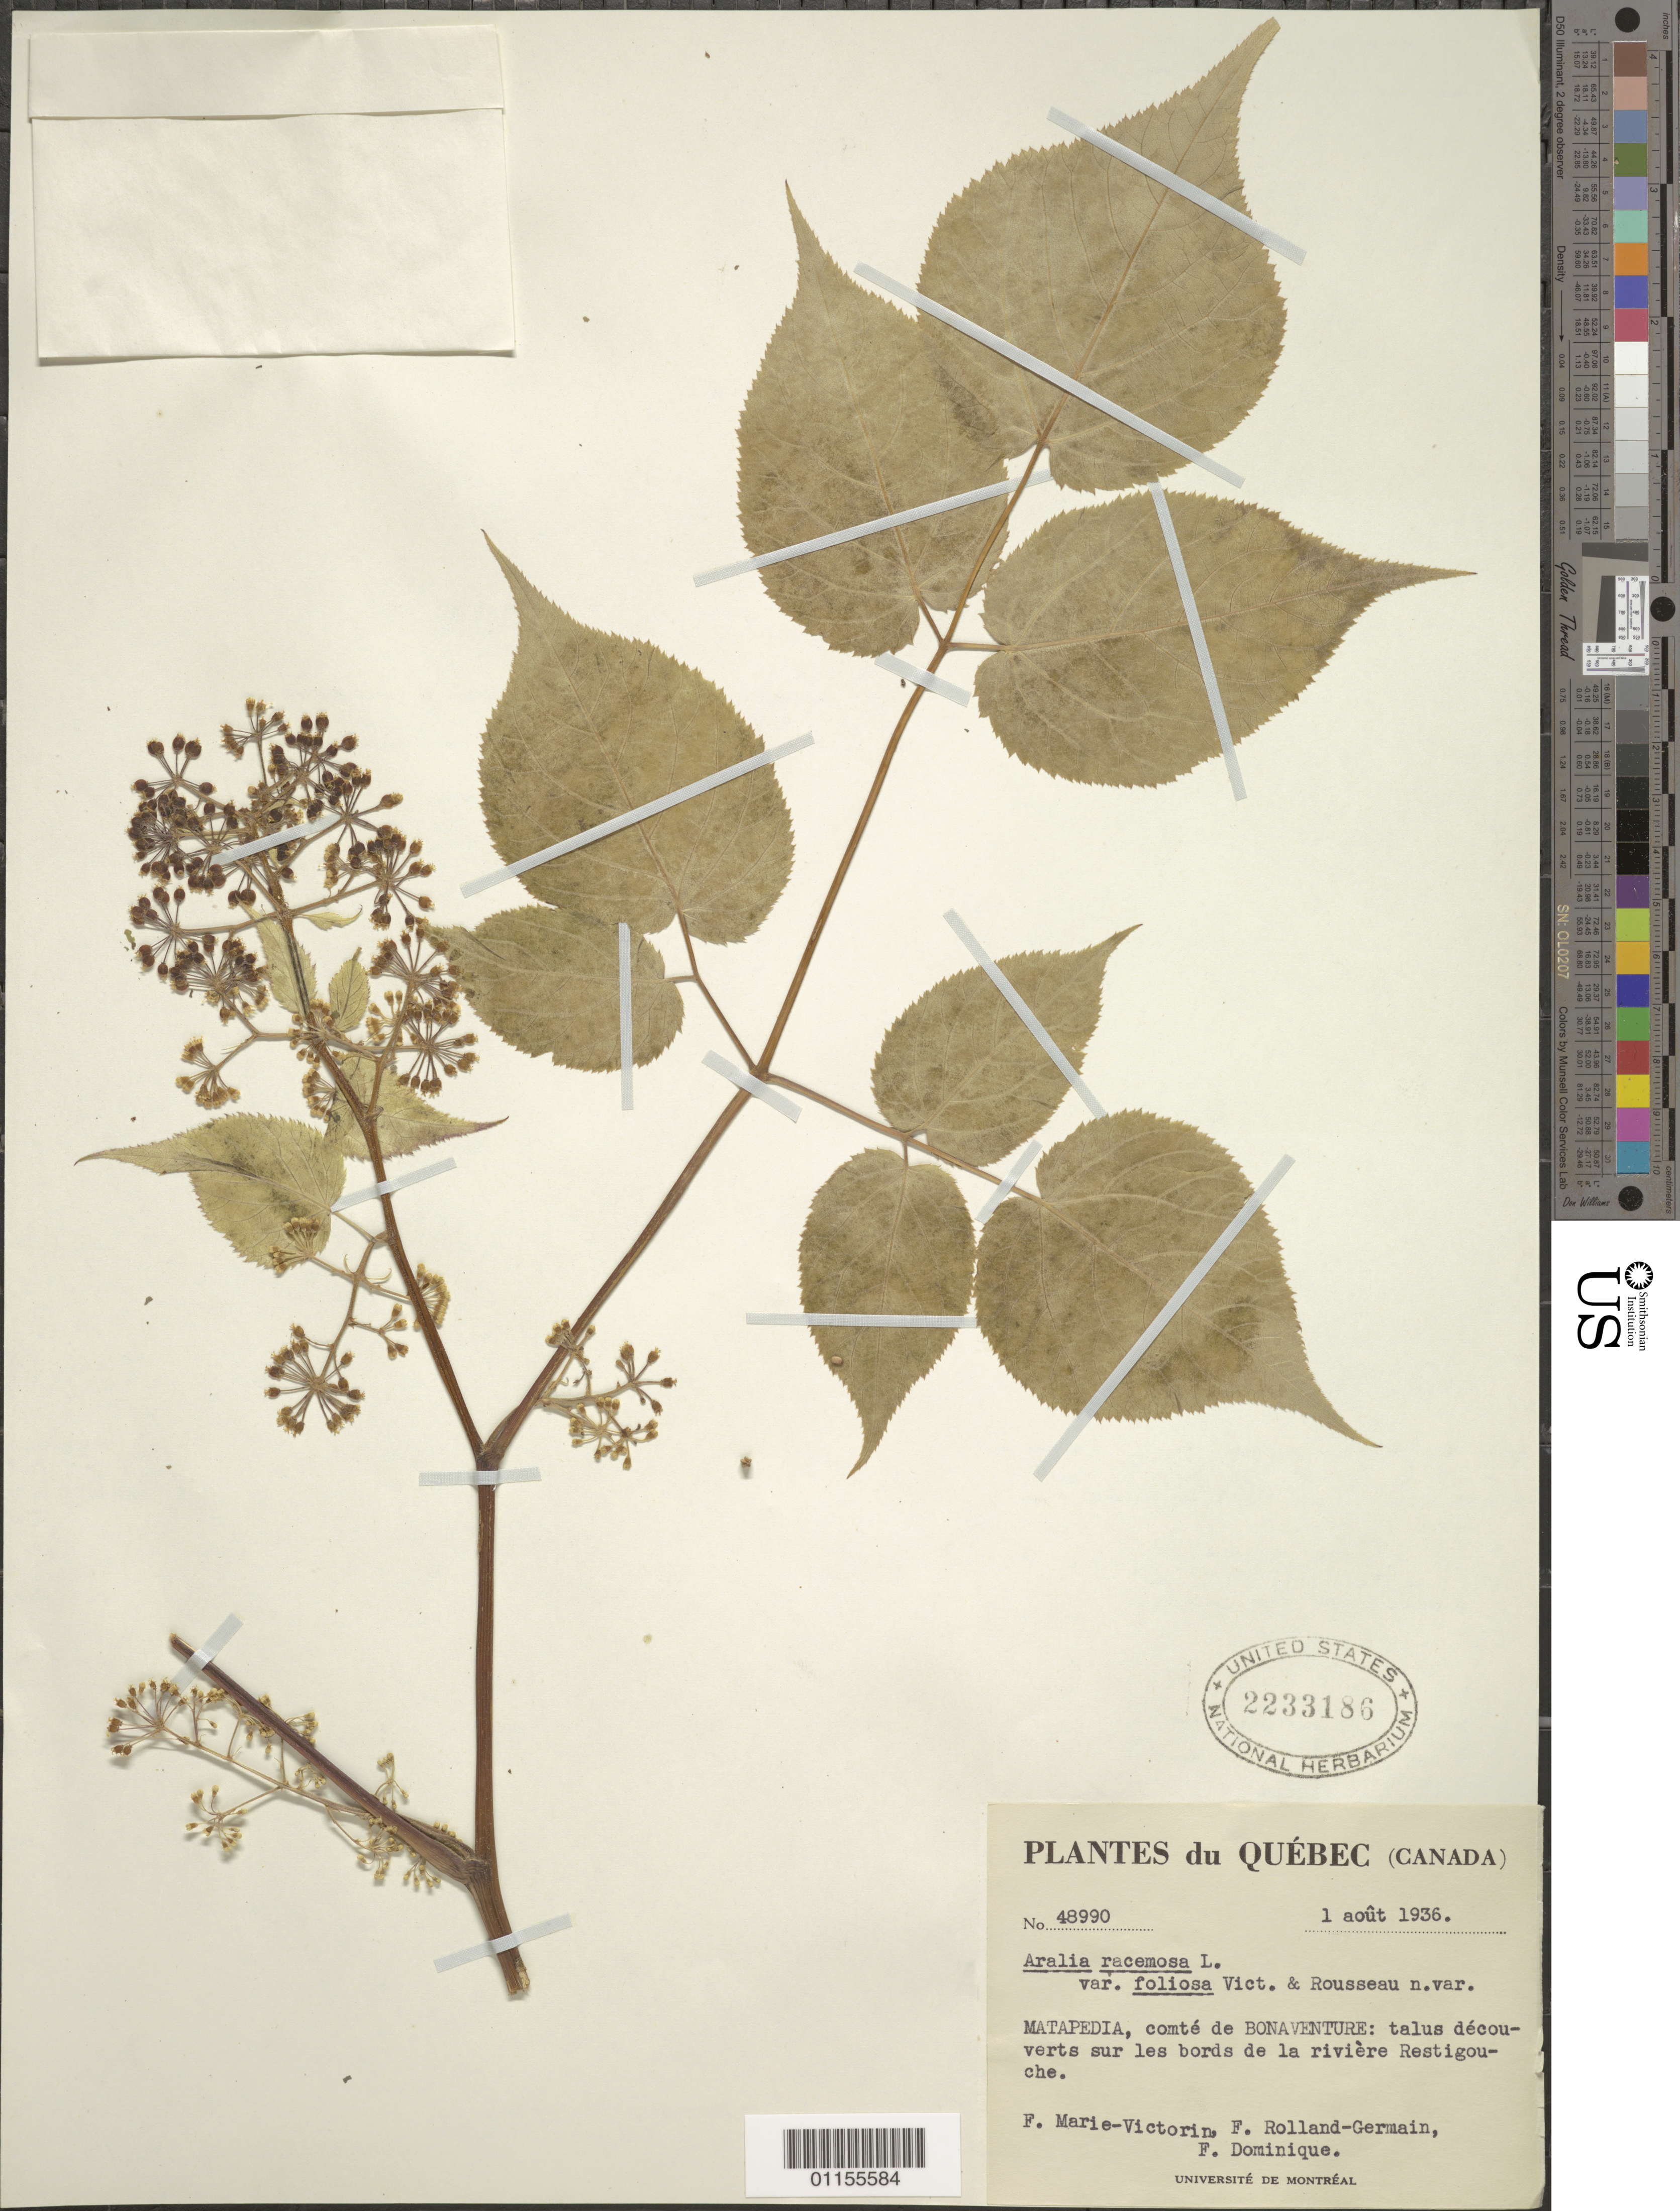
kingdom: Plantae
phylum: Tracheophyta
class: Magnoliopsida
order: Apiales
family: Araliaceae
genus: Aralia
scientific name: Aralia racemosa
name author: L.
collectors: Fr. Marie-Victorin, Rolland-Germain & F. Dominique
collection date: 1936-08-01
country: Canada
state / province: Quebec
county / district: Bonaventure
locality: Matapedia.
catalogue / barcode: US 2233186